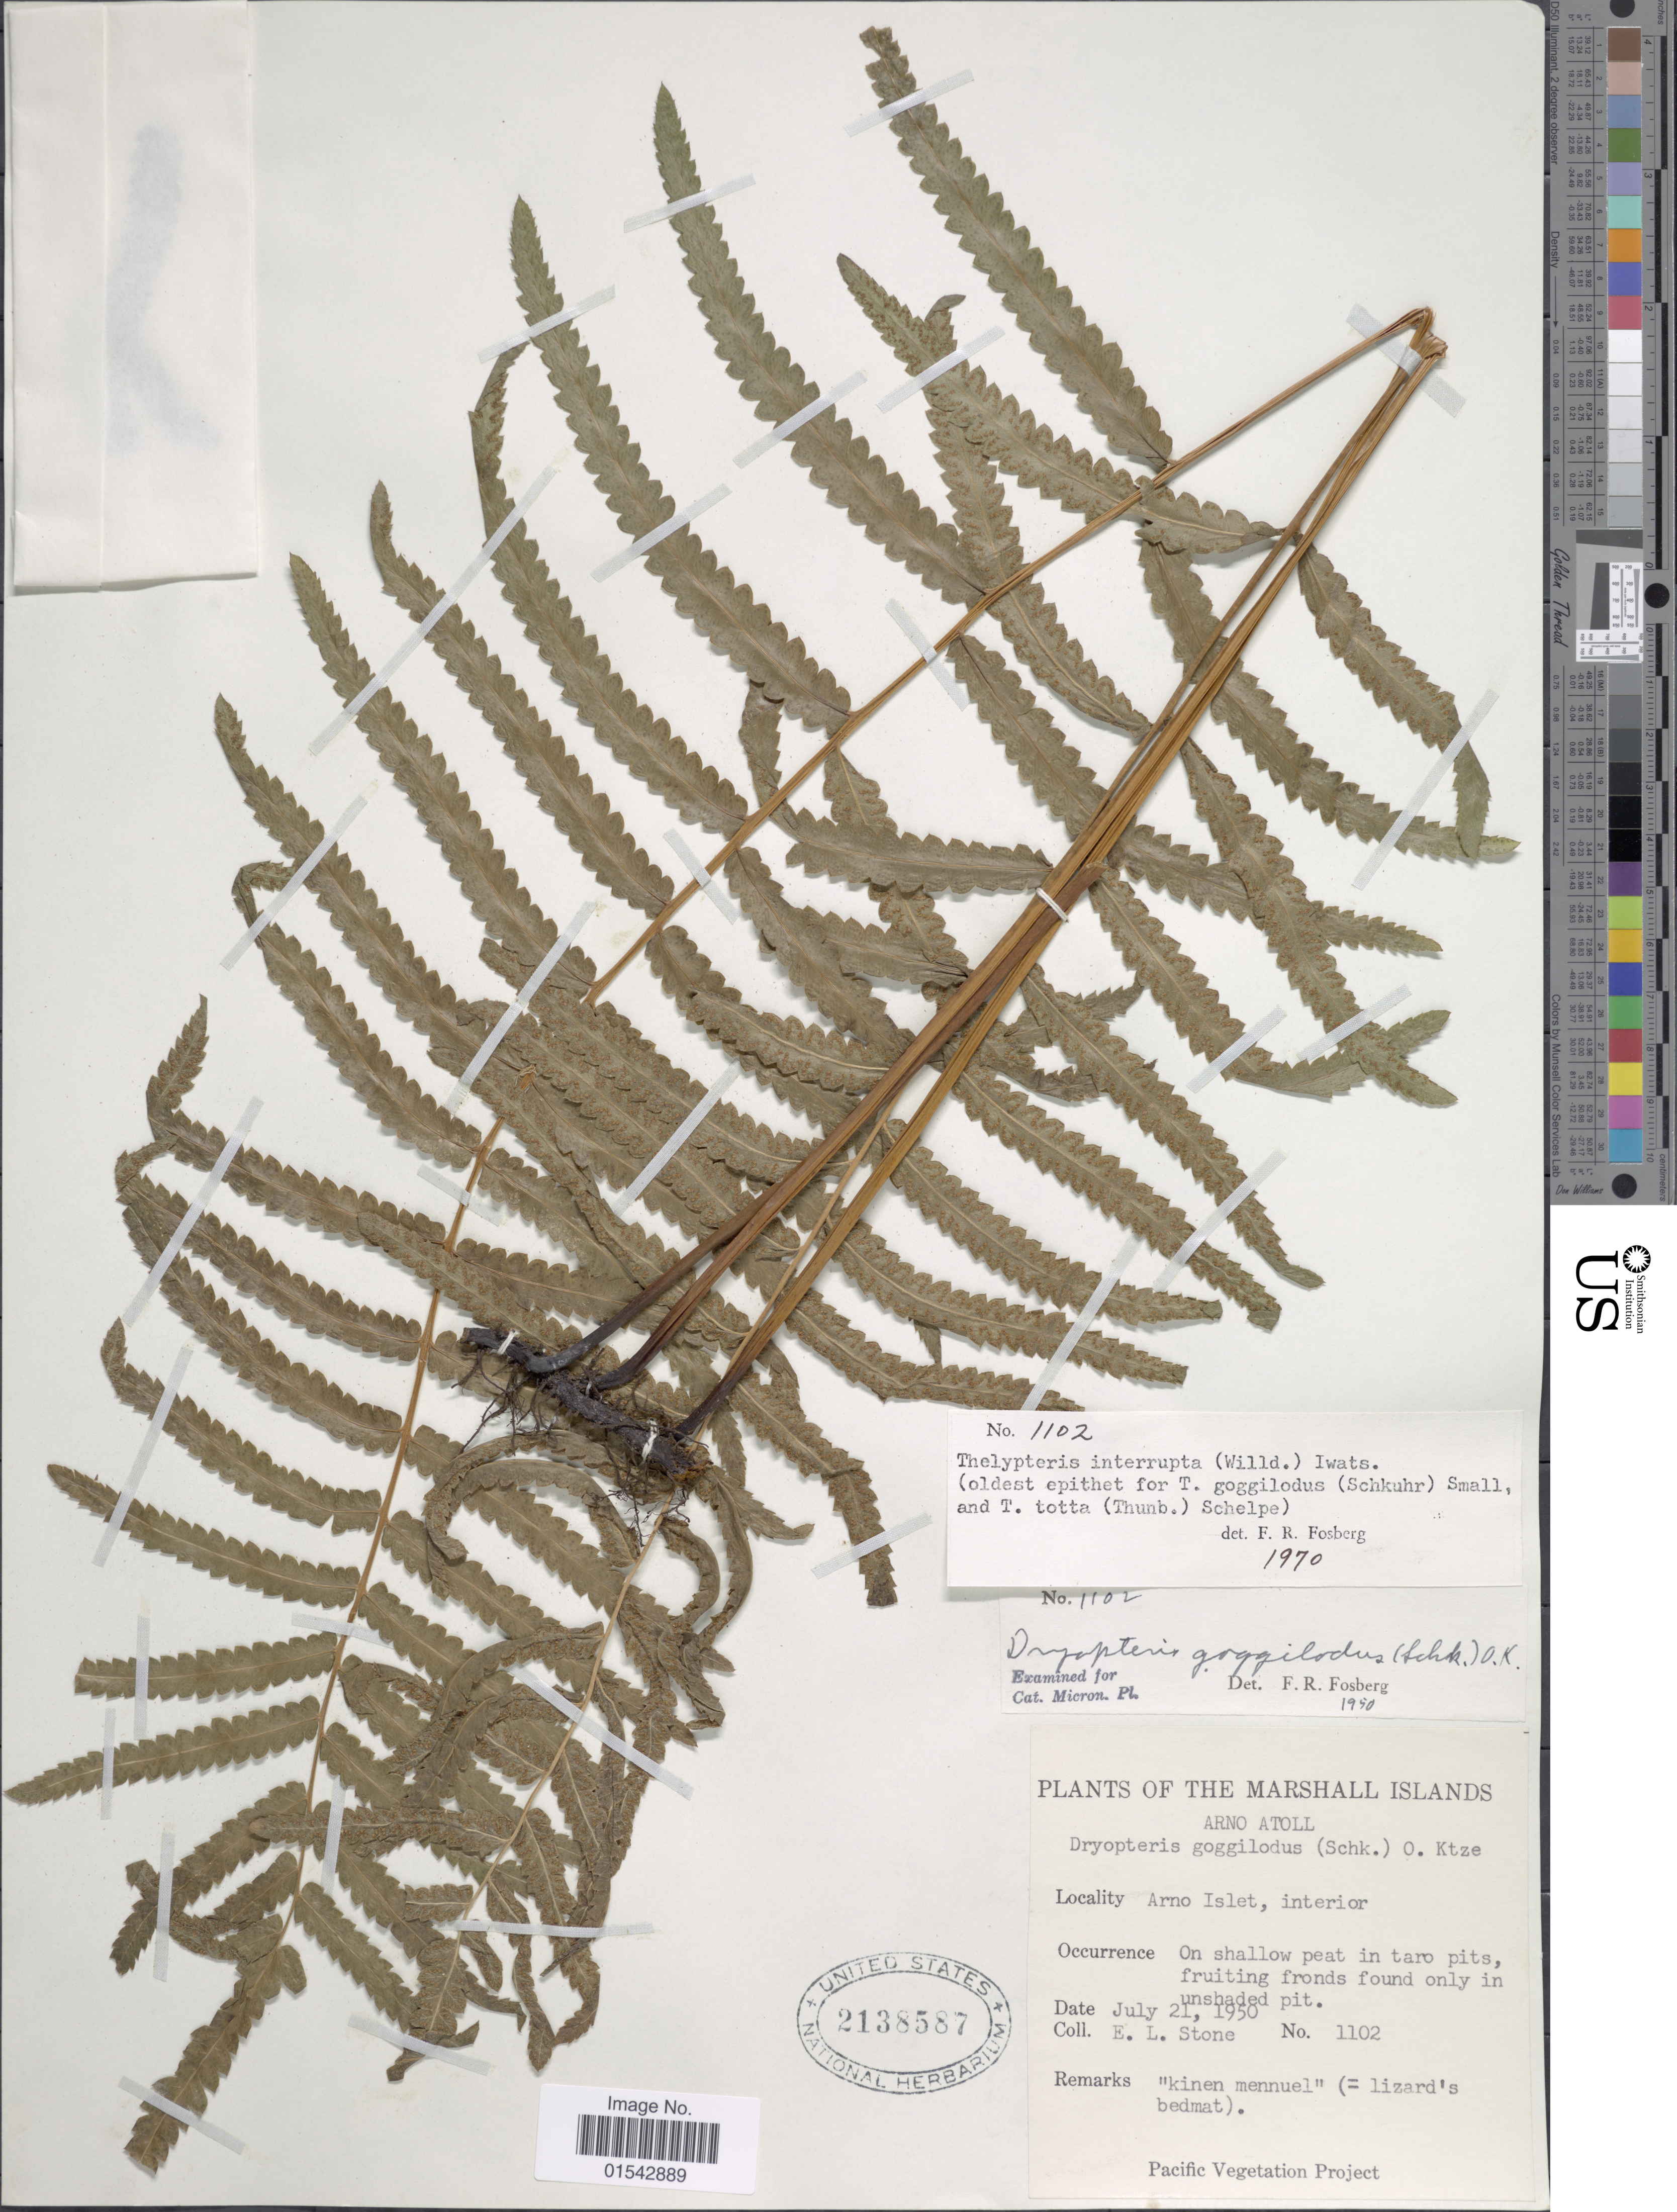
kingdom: Plantae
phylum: Tracheophyta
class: Polypodiopsida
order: Polypodiales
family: Thelypteridaceae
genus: Cyclosorus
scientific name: Cyclosorus interruptus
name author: (Willd.) H. Itô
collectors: E. L. Stone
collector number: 1102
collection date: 1950-07-21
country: Marshall Islands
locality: Arno Atoll, Arno Islet, interior, Marshall Islands, interior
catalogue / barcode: US 2138587